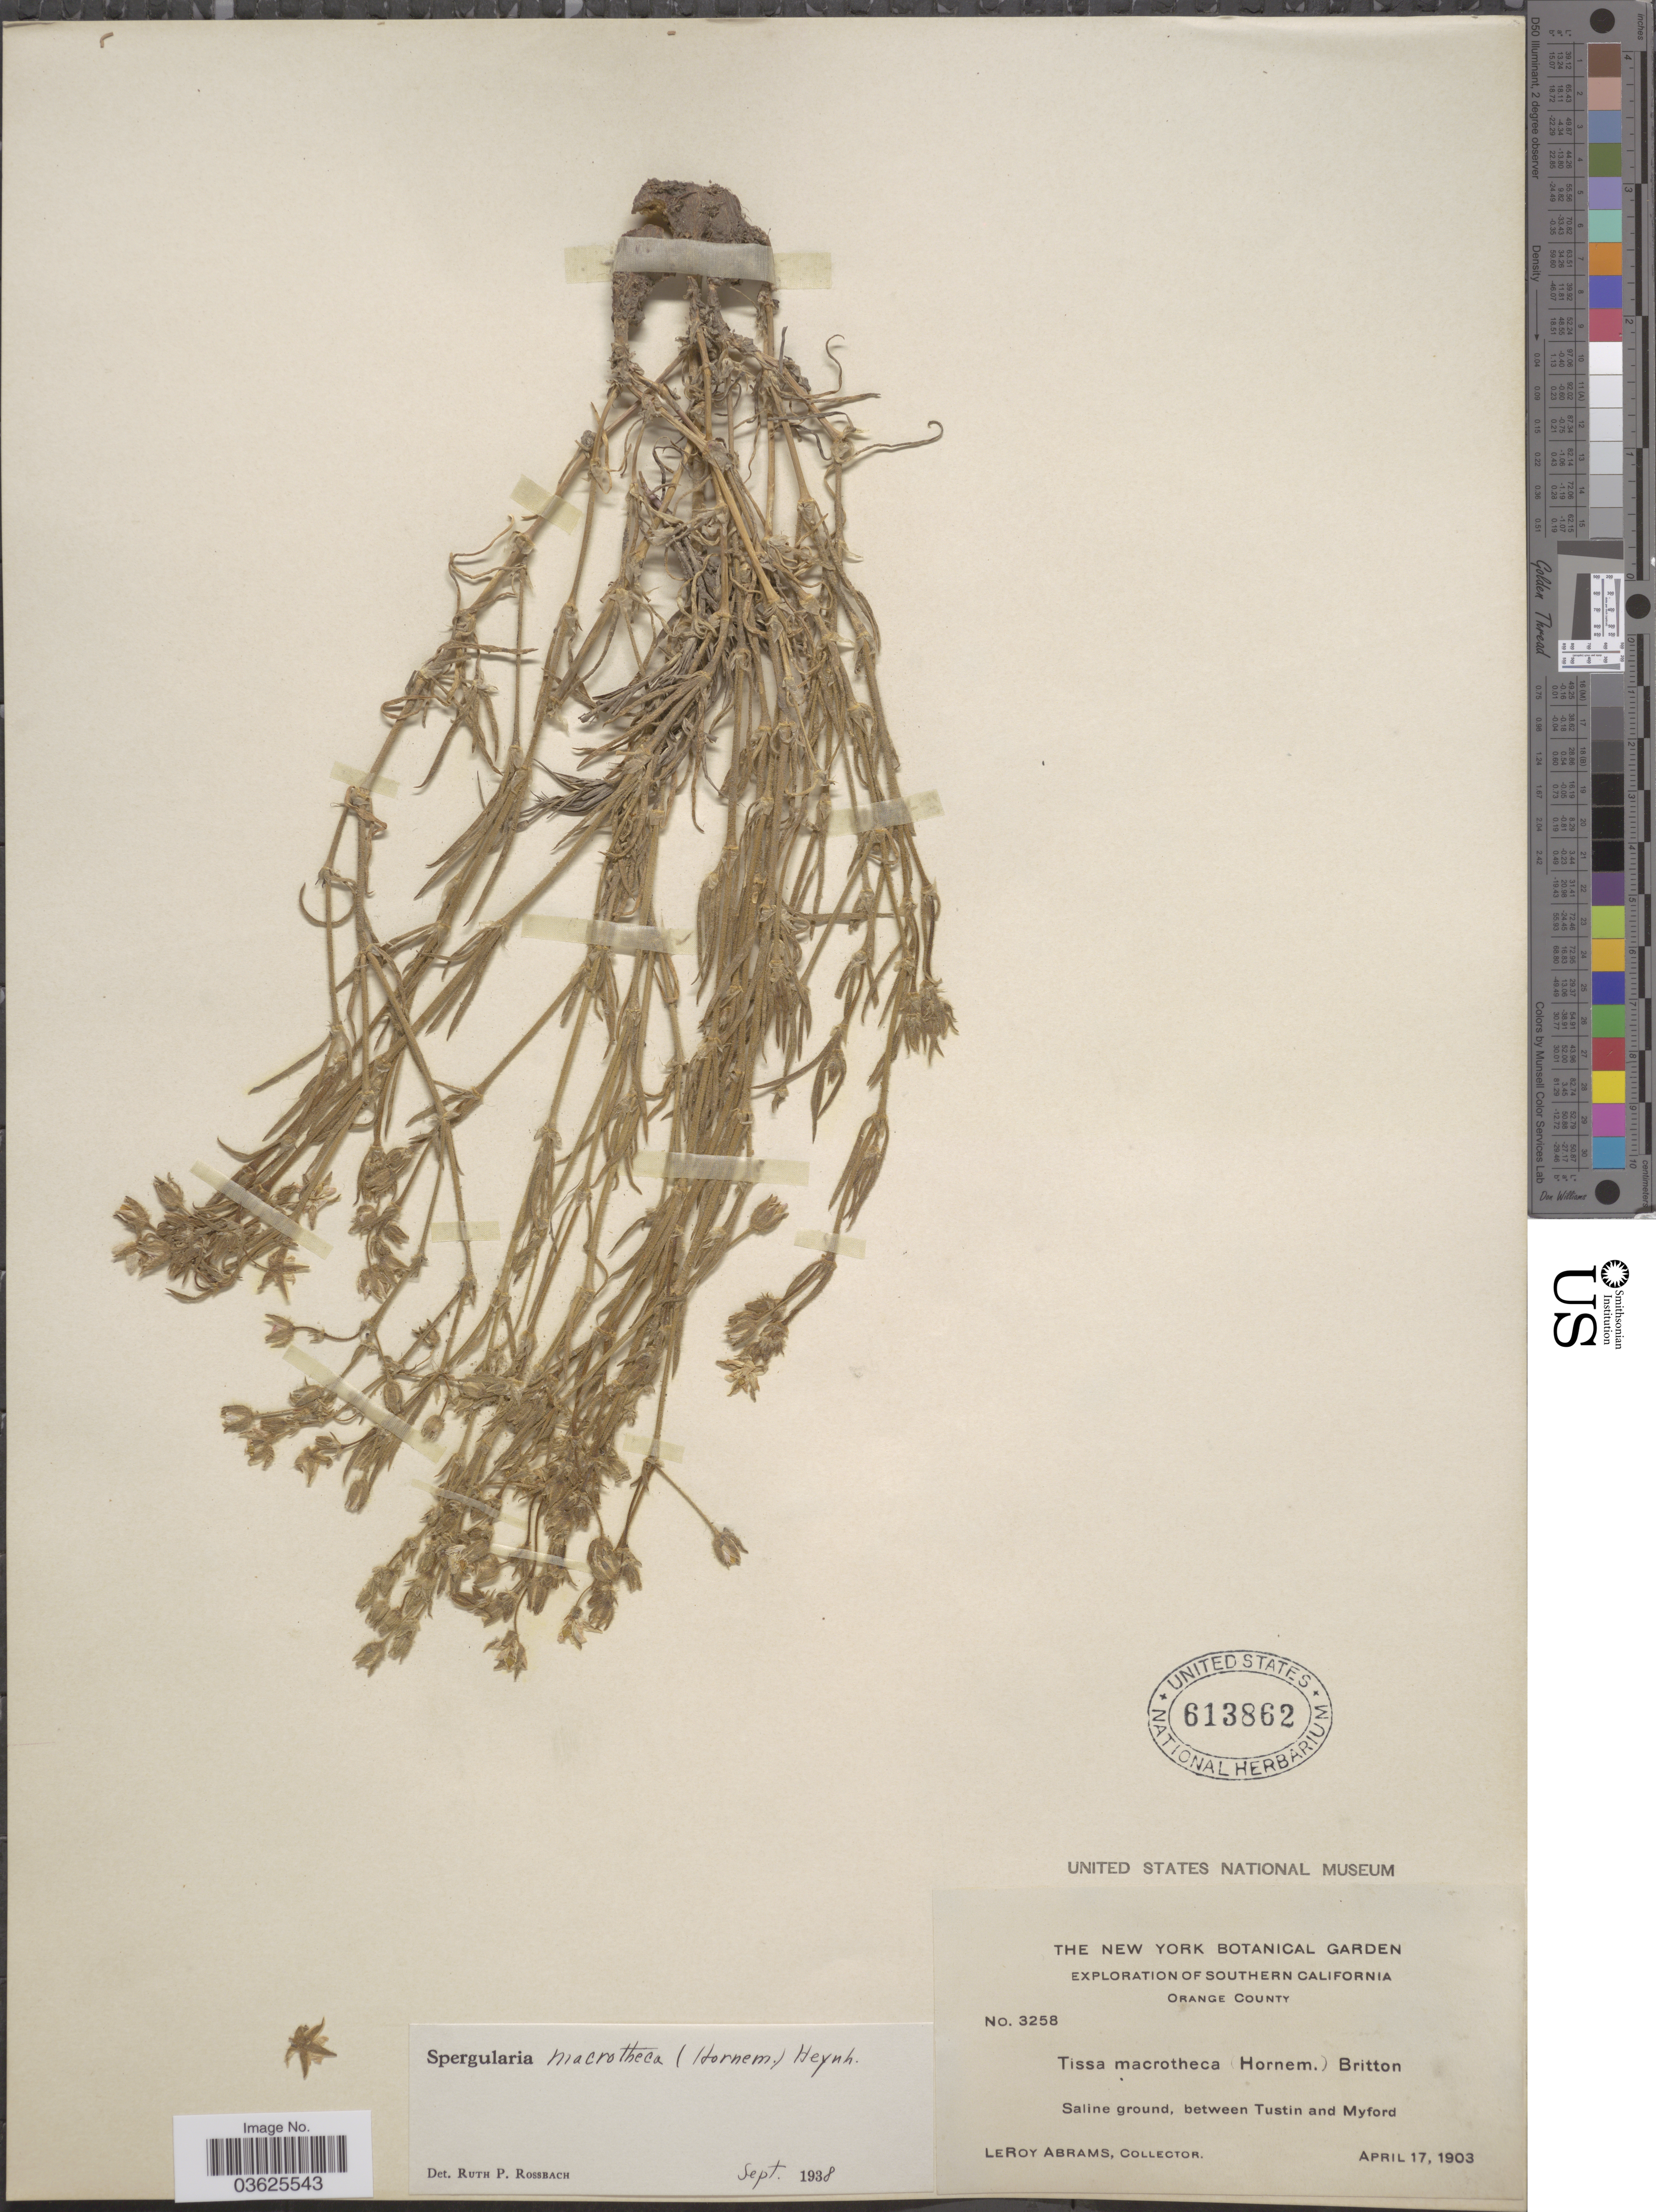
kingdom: Plantae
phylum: Tracheophyta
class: Magnoliopsida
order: Caryophyllales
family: Caryophyllaceae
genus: Spergularia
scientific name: Spergularia macrotheca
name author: (Hornem.) Heynh.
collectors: L. Abrams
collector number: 3258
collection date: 1903-04-17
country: United States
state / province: California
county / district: Orange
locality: Southern California. Orange County. Saline ground, between Tustin and Myford.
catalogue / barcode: US 613862